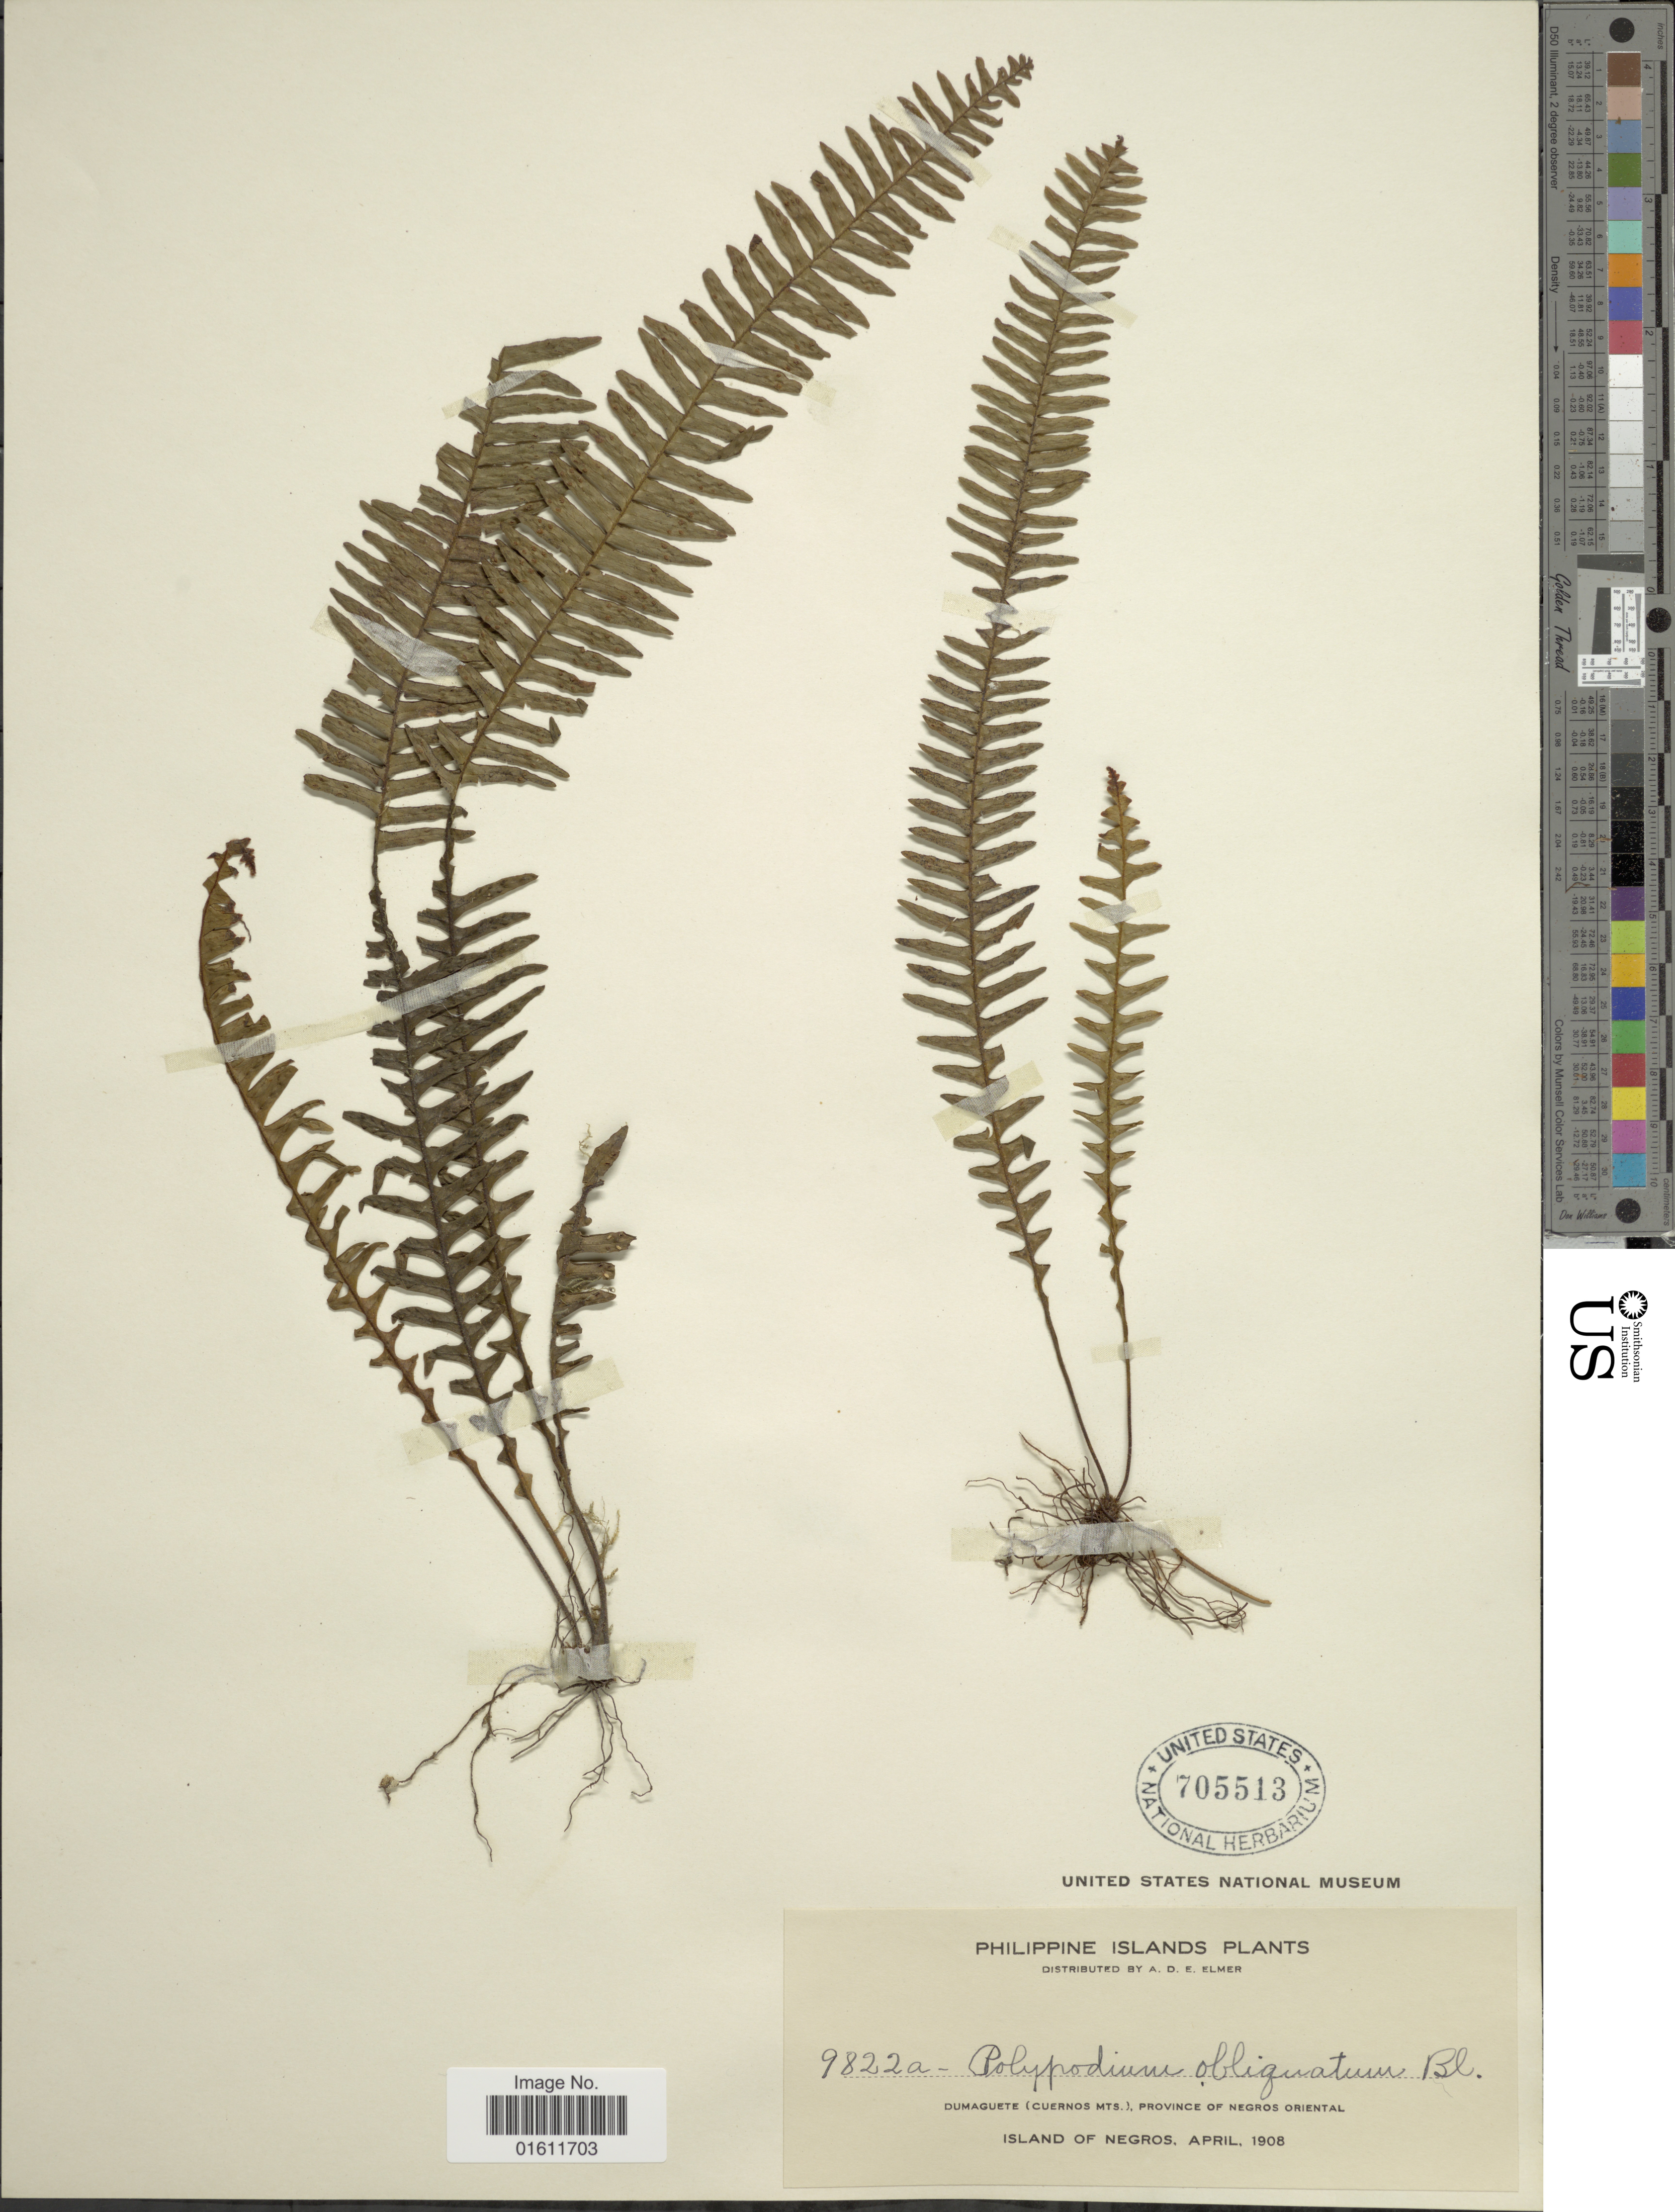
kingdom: Plantae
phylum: Tracheophyta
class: Polypodiopsida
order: Polypodiales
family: Polypodiaceae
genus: Prosaptia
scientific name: Prosaptia obliquata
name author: (Blume) Mett.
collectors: A. D. E. Elmer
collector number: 9822a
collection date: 1908-04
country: Philippines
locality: Province of Negros Oriental, Dumaguete (Cuernos Mts.).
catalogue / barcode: US 705513